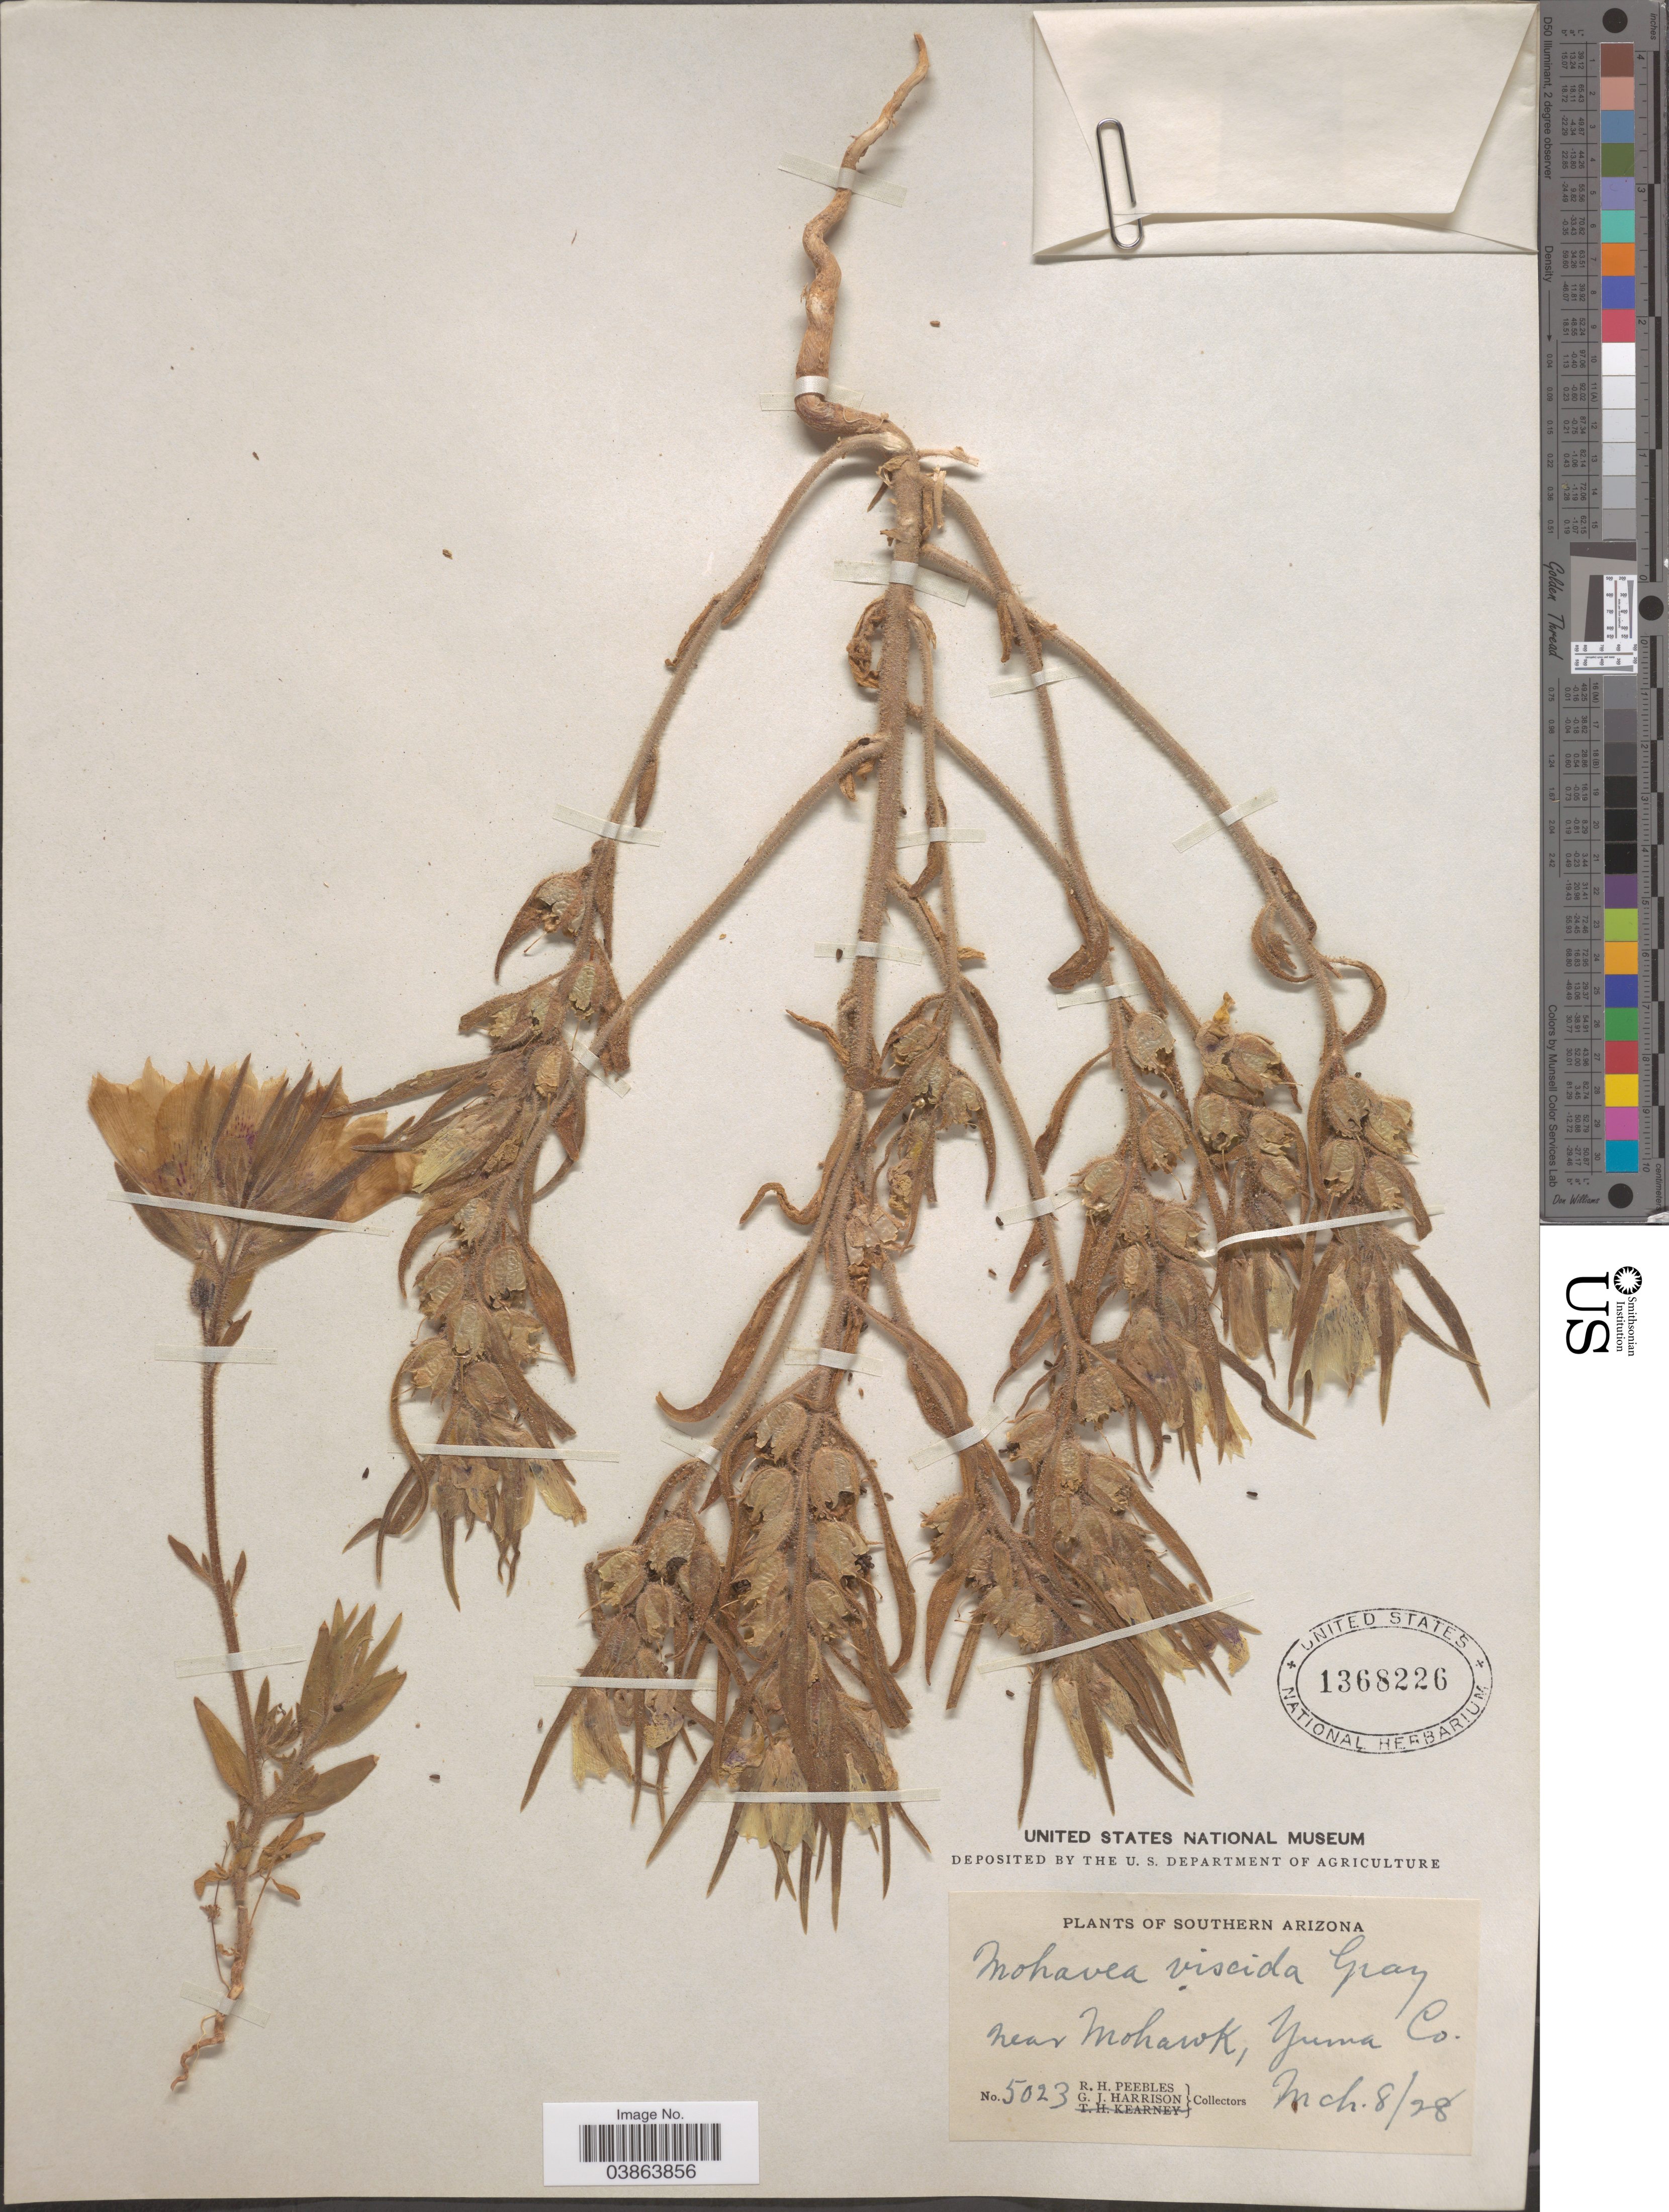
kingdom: Plantae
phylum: Tracheophyta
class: Magnoliopsida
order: Lamiales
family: Plantaginaceae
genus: Mohavea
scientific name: Mohavea confertiflora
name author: (A. DC.) A. Heller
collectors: R. H. Peebles & G. J. Harrison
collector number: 5023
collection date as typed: Transcribed d/m/y: 8/3/28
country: United States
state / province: Arizona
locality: Southern Arizona. Near Mohawk, Yuma Co.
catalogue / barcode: US 1368226